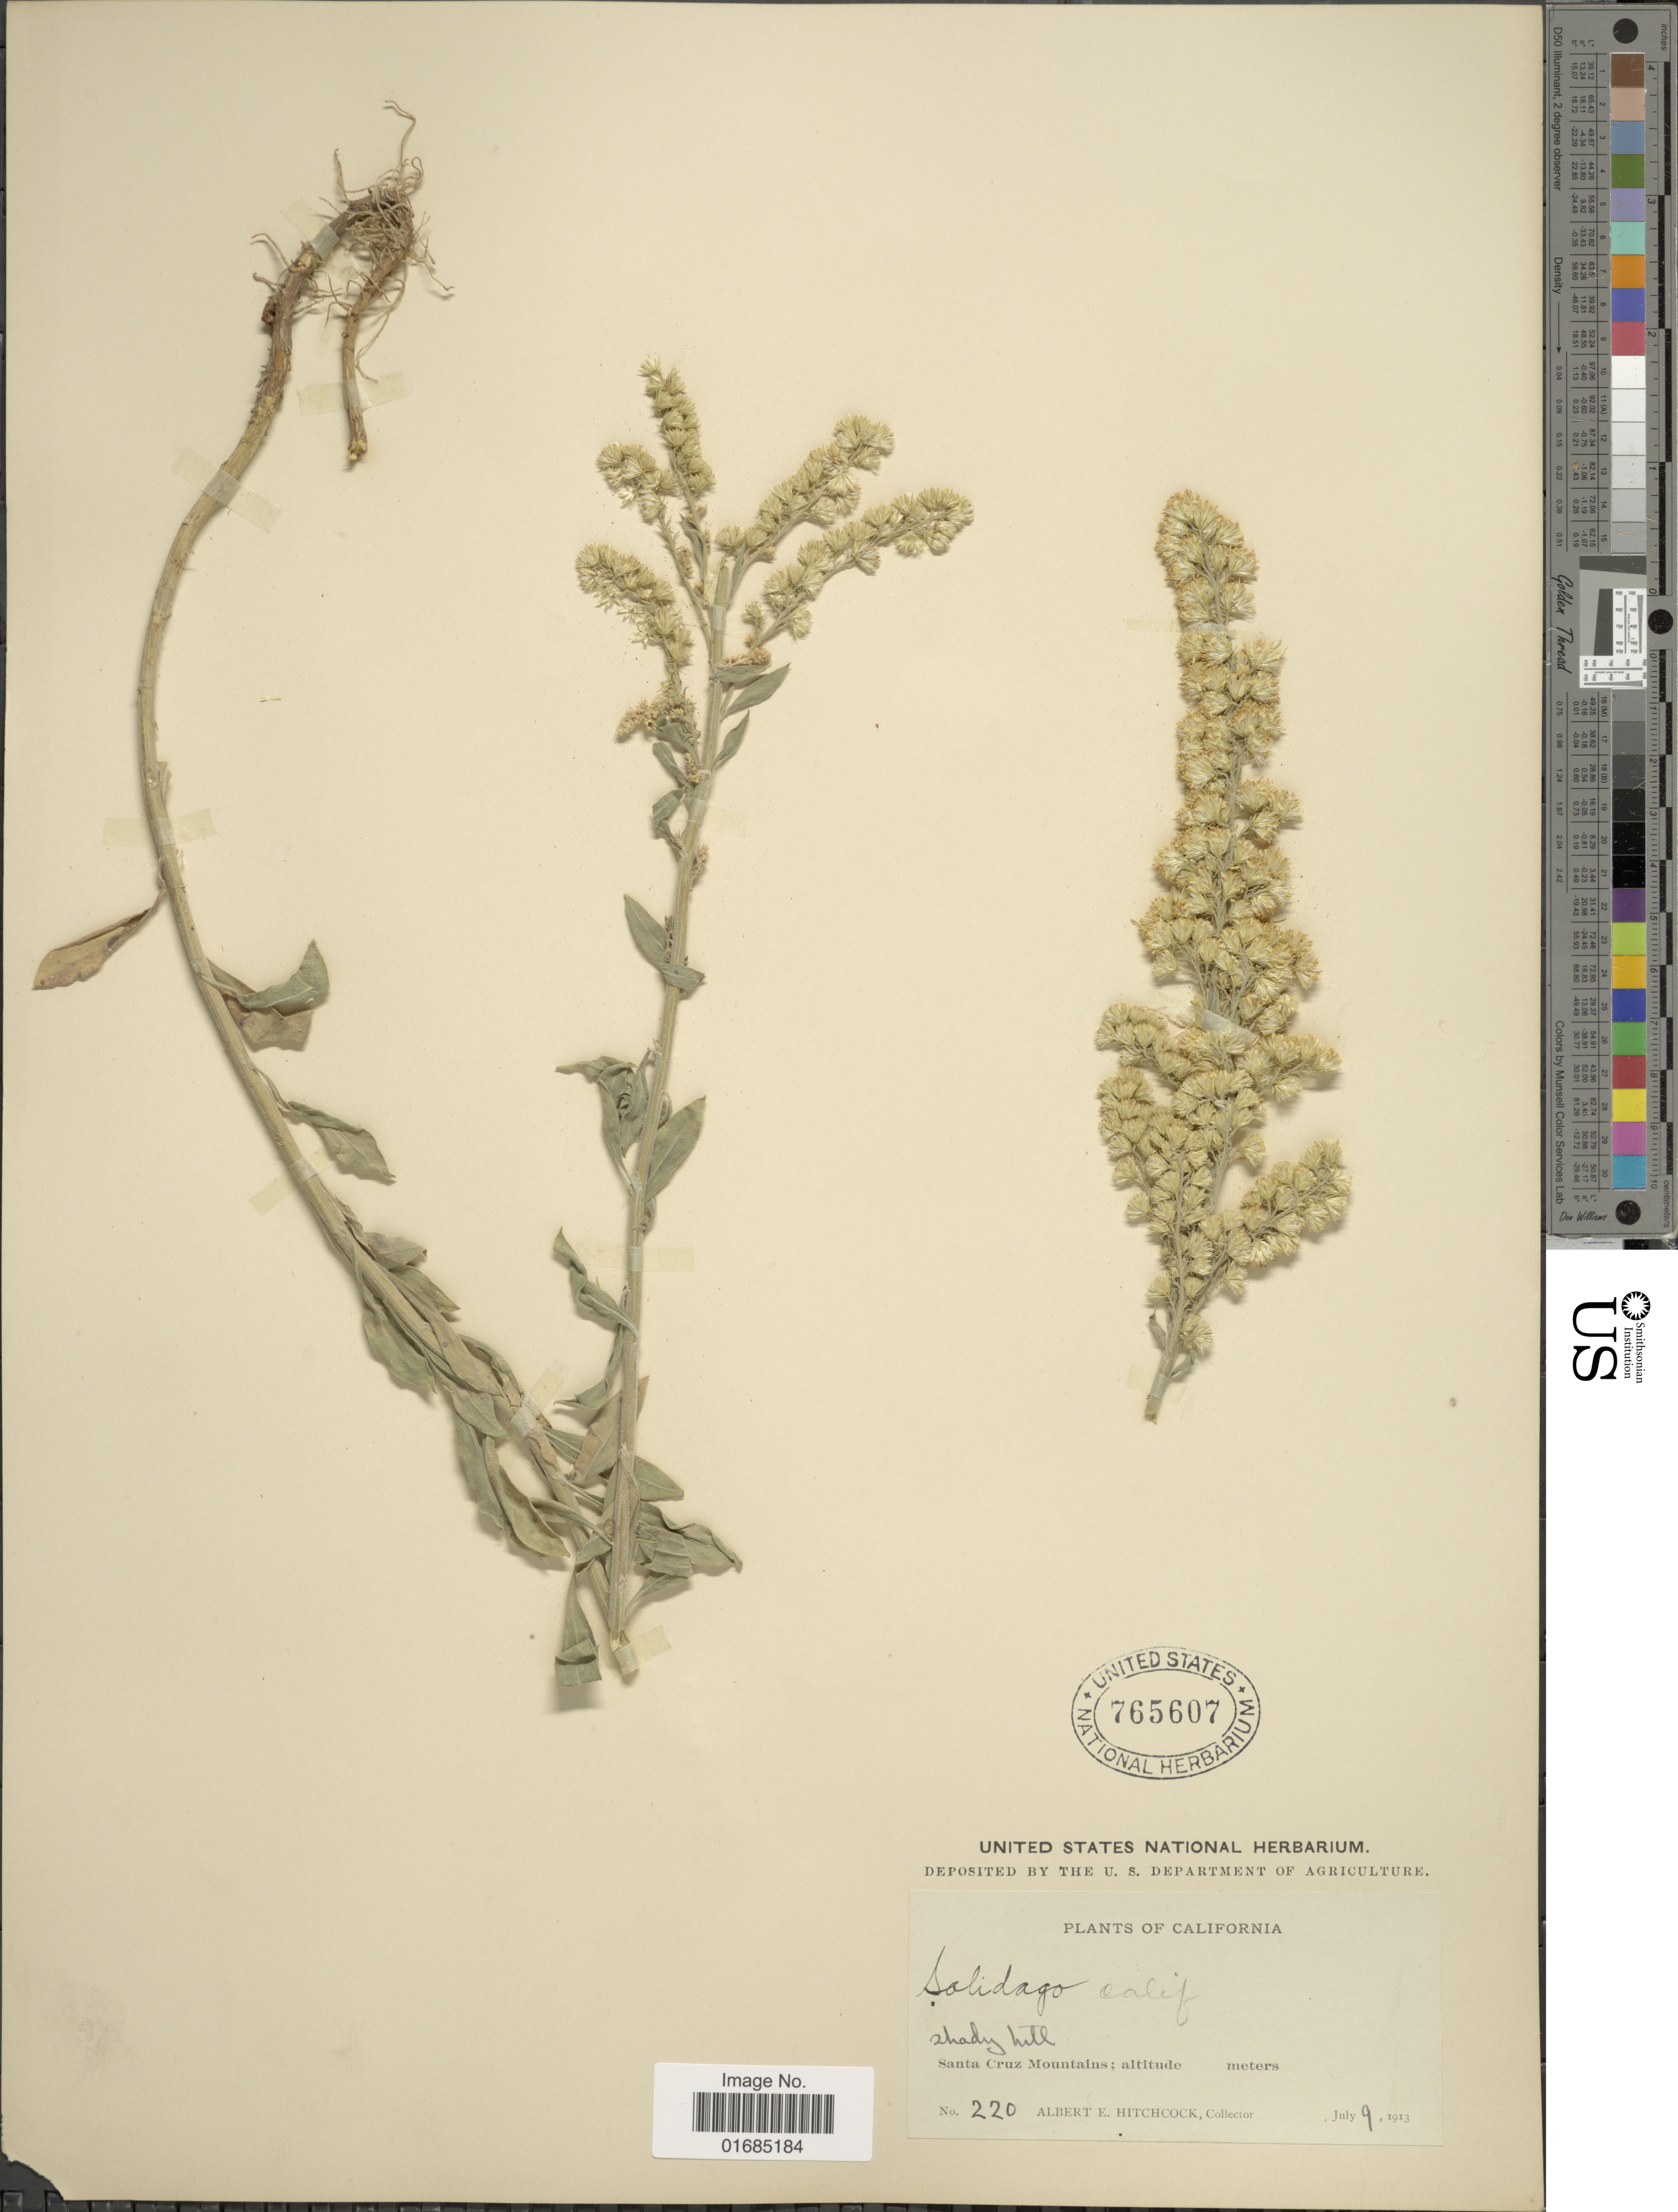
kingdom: Plantae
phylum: Tracheophyta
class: Magnoliopsida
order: Asterales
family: Asteraceae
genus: Solidago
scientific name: Solidago californica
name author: Nutt.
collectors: A. S. Hitchcock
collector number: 220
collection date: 1913-07-09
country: United States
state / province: California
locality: Santa Cruz Mountains.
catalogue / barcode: US 765607